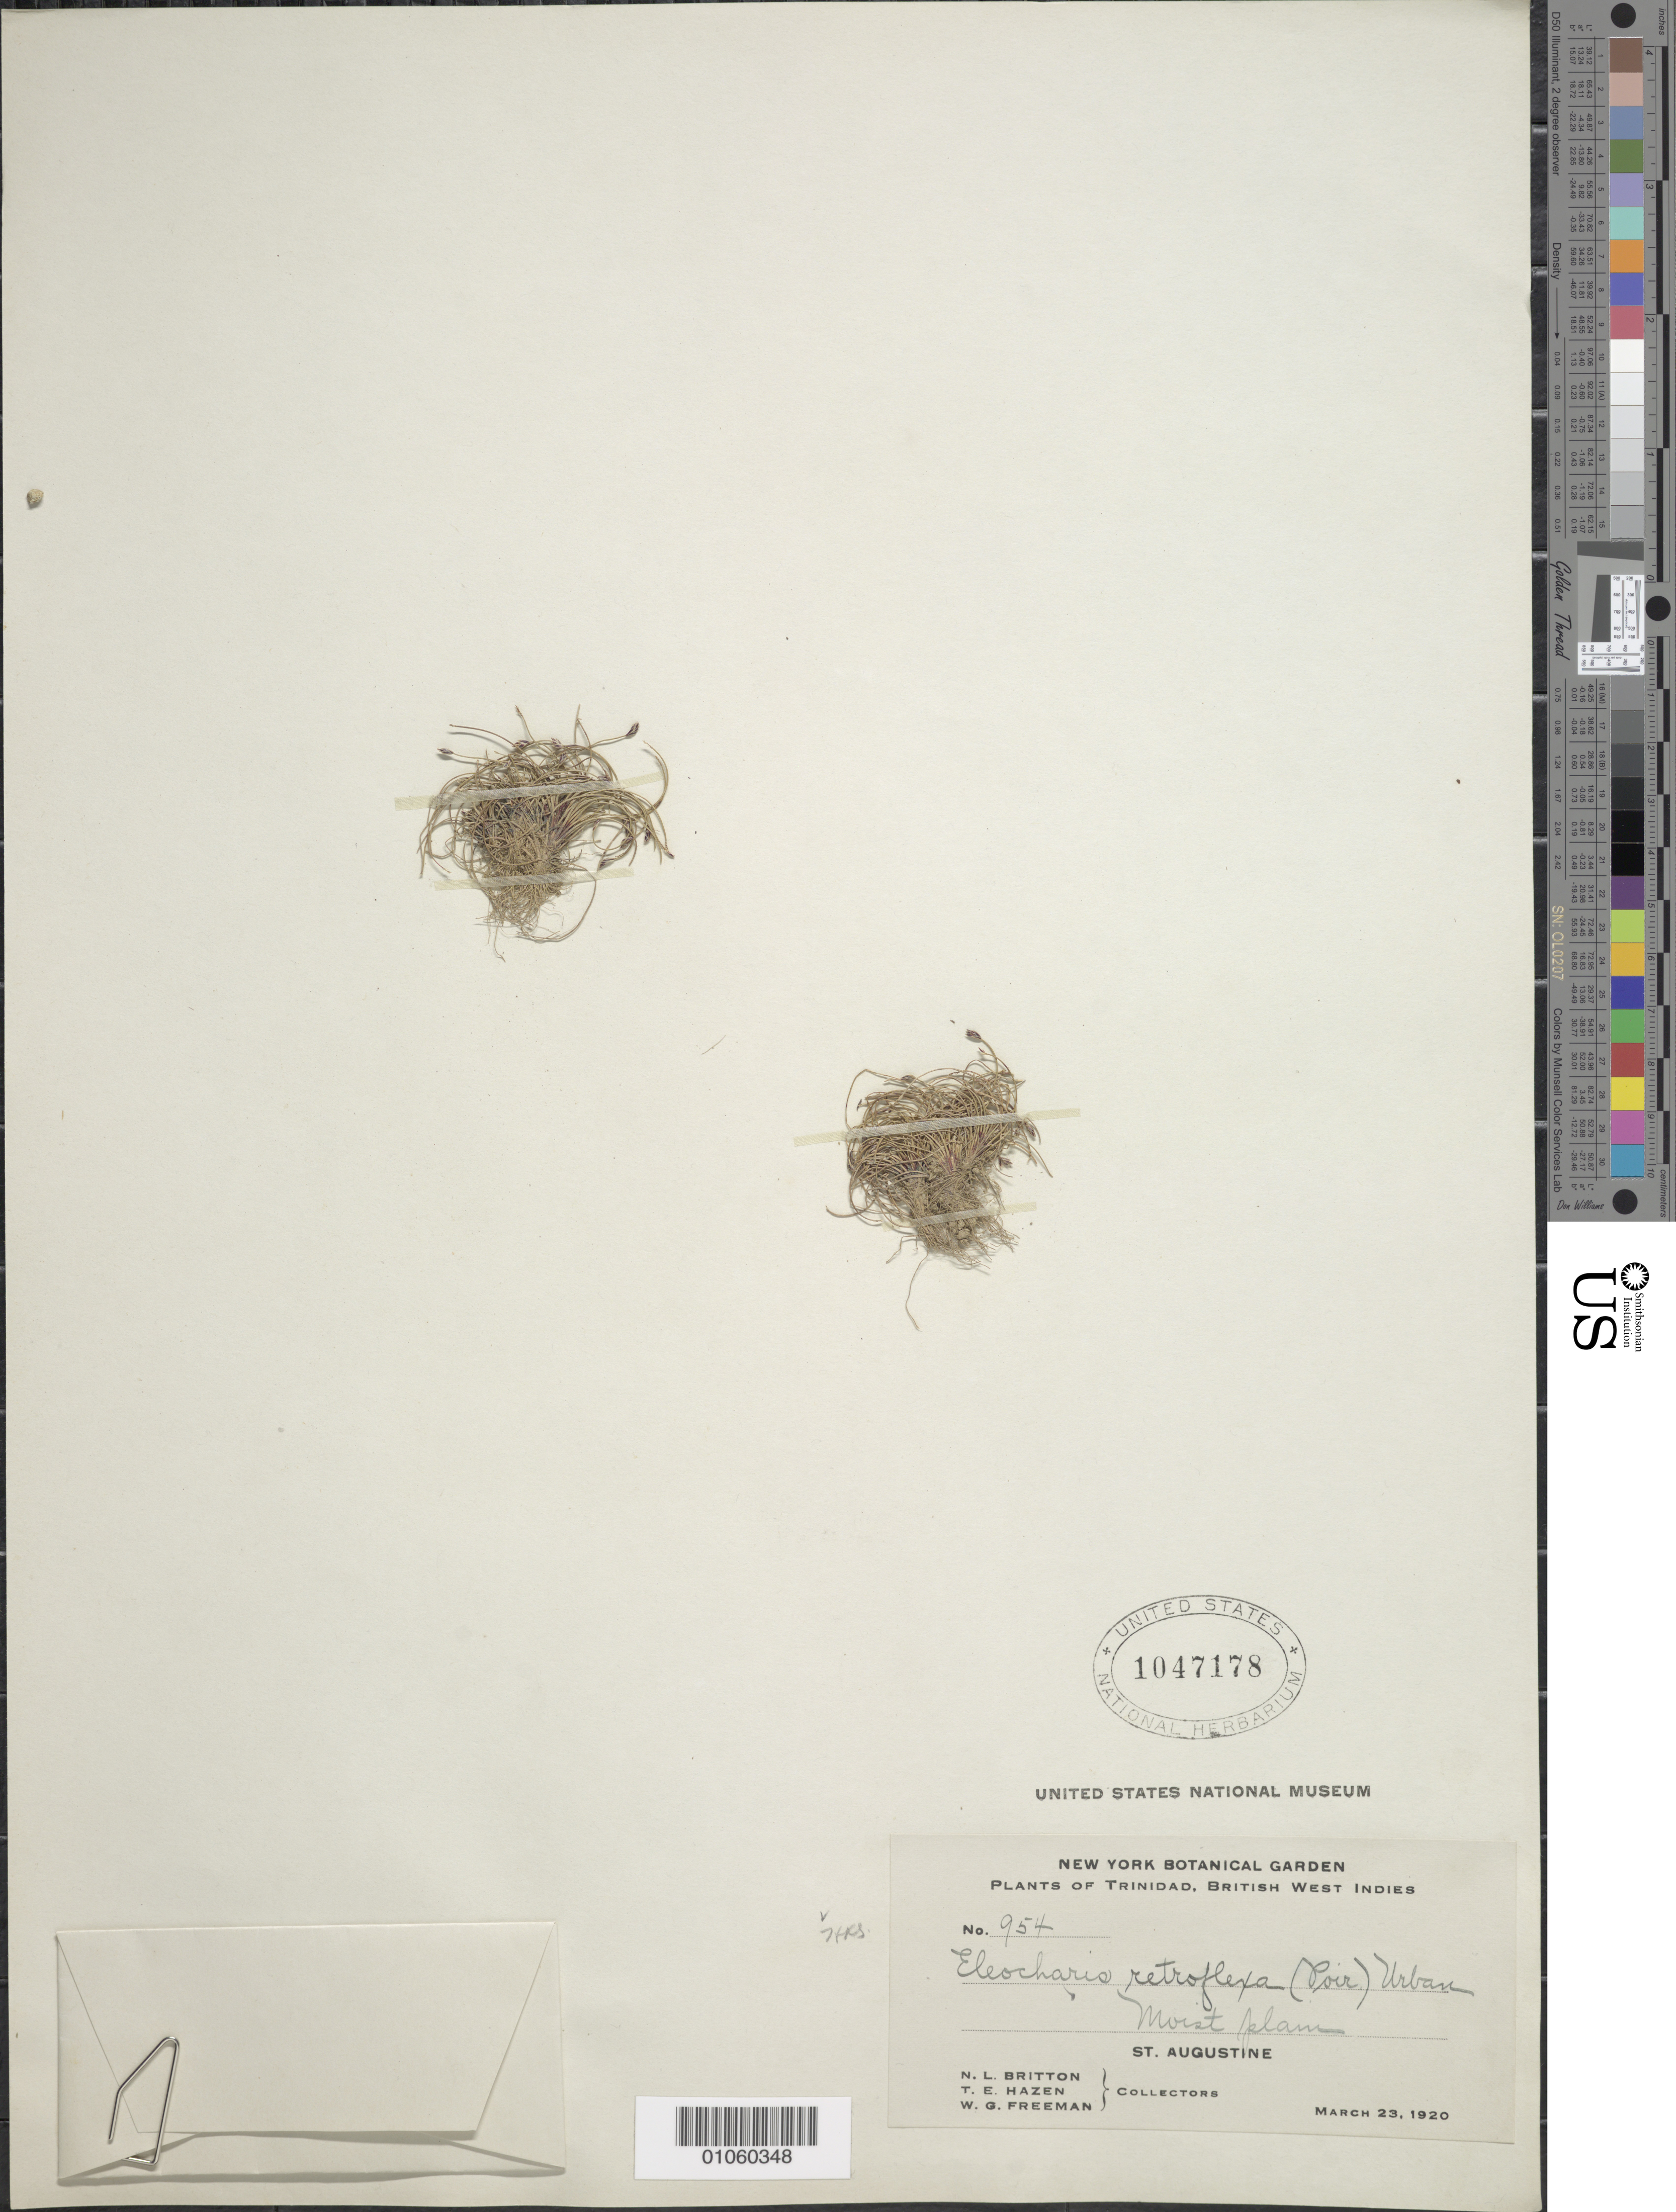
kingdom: Plantae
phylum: Tracheophyta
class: Liliopsida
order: Poales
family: Cyperaceae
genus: Eleocharis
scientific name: Eleocharis retroflexa subsp. retroflexa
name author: (Poir.) Urb.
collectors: N. Britton, T. E. Hazen & W. Freeman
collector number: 954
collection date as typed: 23 Mar 1920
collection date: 1920-03-23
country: Trinidad and Tobago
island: Trinidad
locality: St. Augustine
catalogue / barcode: US 1047178